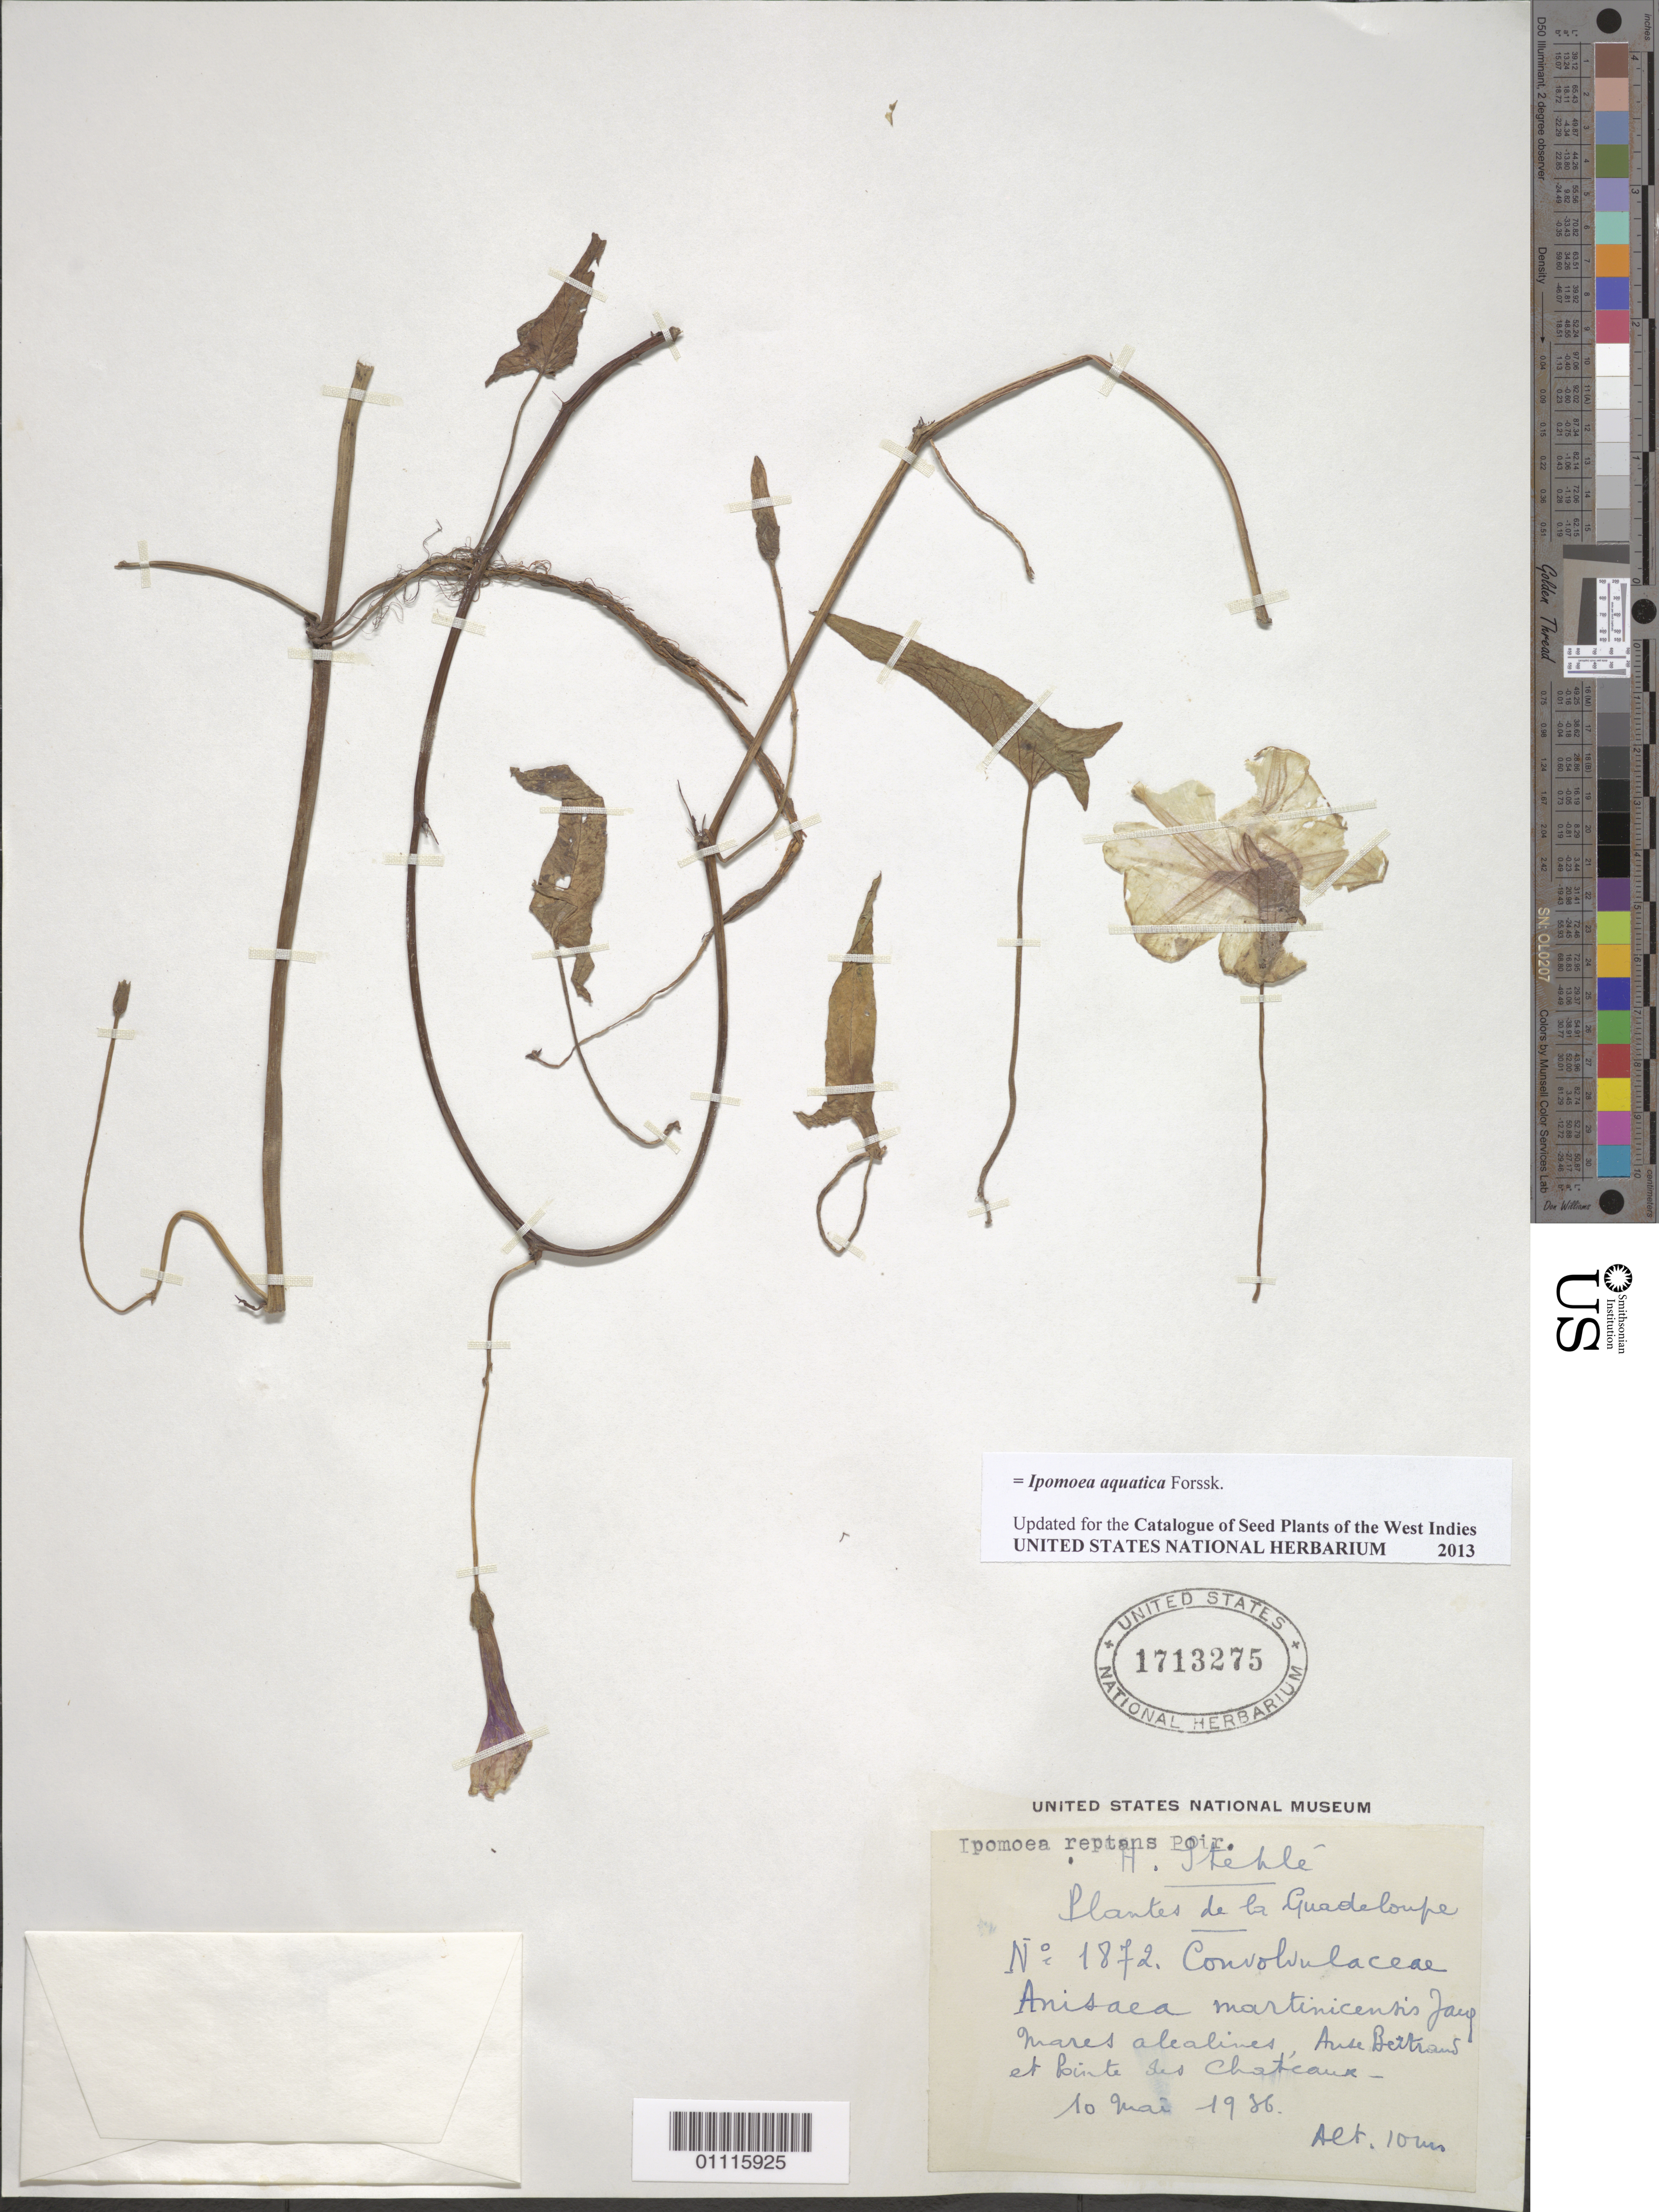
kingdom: Plantae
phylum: Tracheophyta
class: Magnoliopsida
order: Solanales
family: Convolvulaceae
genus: Ipomoea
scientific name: Ipomoea aquatica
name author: Forssk.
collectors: H. Stehlé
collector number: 1872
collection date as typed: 10 May 1936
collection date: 1936-05-10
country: Guadeloupe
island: Grande Terre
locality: Mares alcalives Anse Bertrand et Pointe des Chateaux.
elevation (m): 10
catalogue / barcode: US 1713275